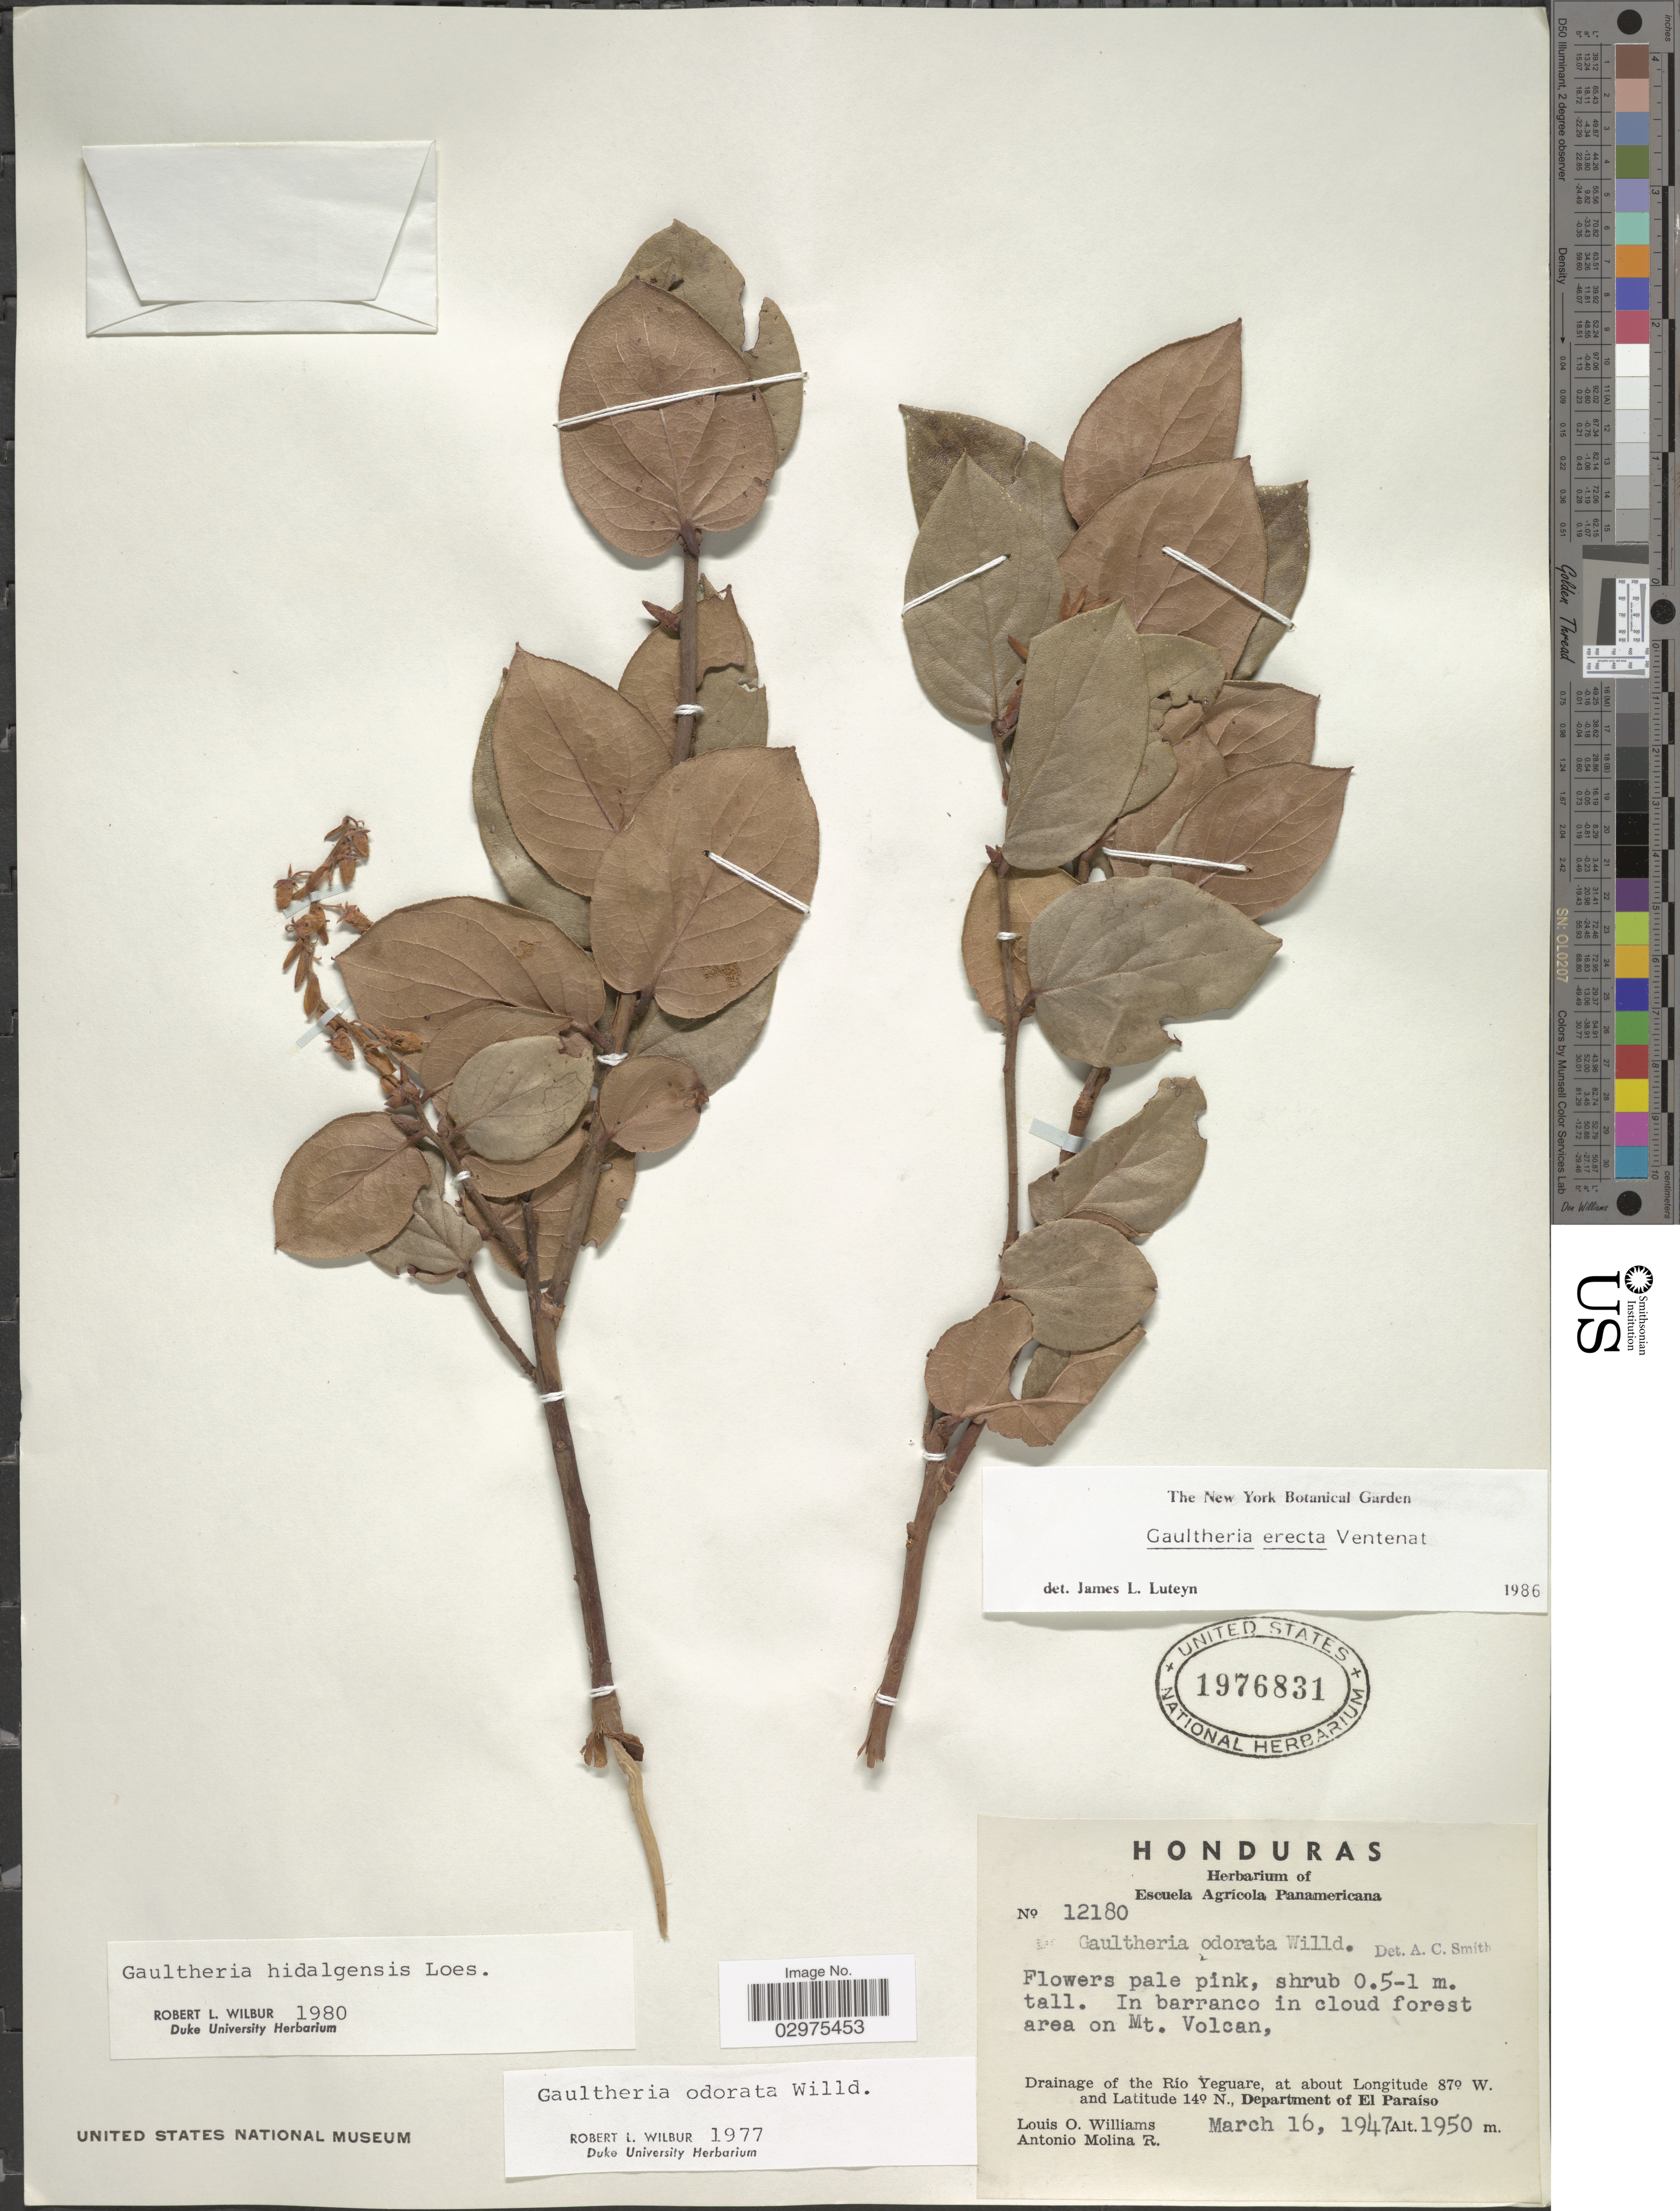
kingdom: Plantae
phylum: Tracheophyta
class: Magnoliopsida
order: Ericales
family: Ericaceae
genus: Gaultheria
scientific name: Gaultheria erecta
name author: Vent.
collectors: L. O. Williams & A. Molina R.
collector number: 12180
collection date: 1947-03-16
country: Honduras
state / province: El Paraíso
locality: In barranco in cloud forest area on Mt. Volcan, Drainage of the Río Yeguare, Department of El Paraíso.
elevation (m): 1950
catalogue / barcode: US 1976831